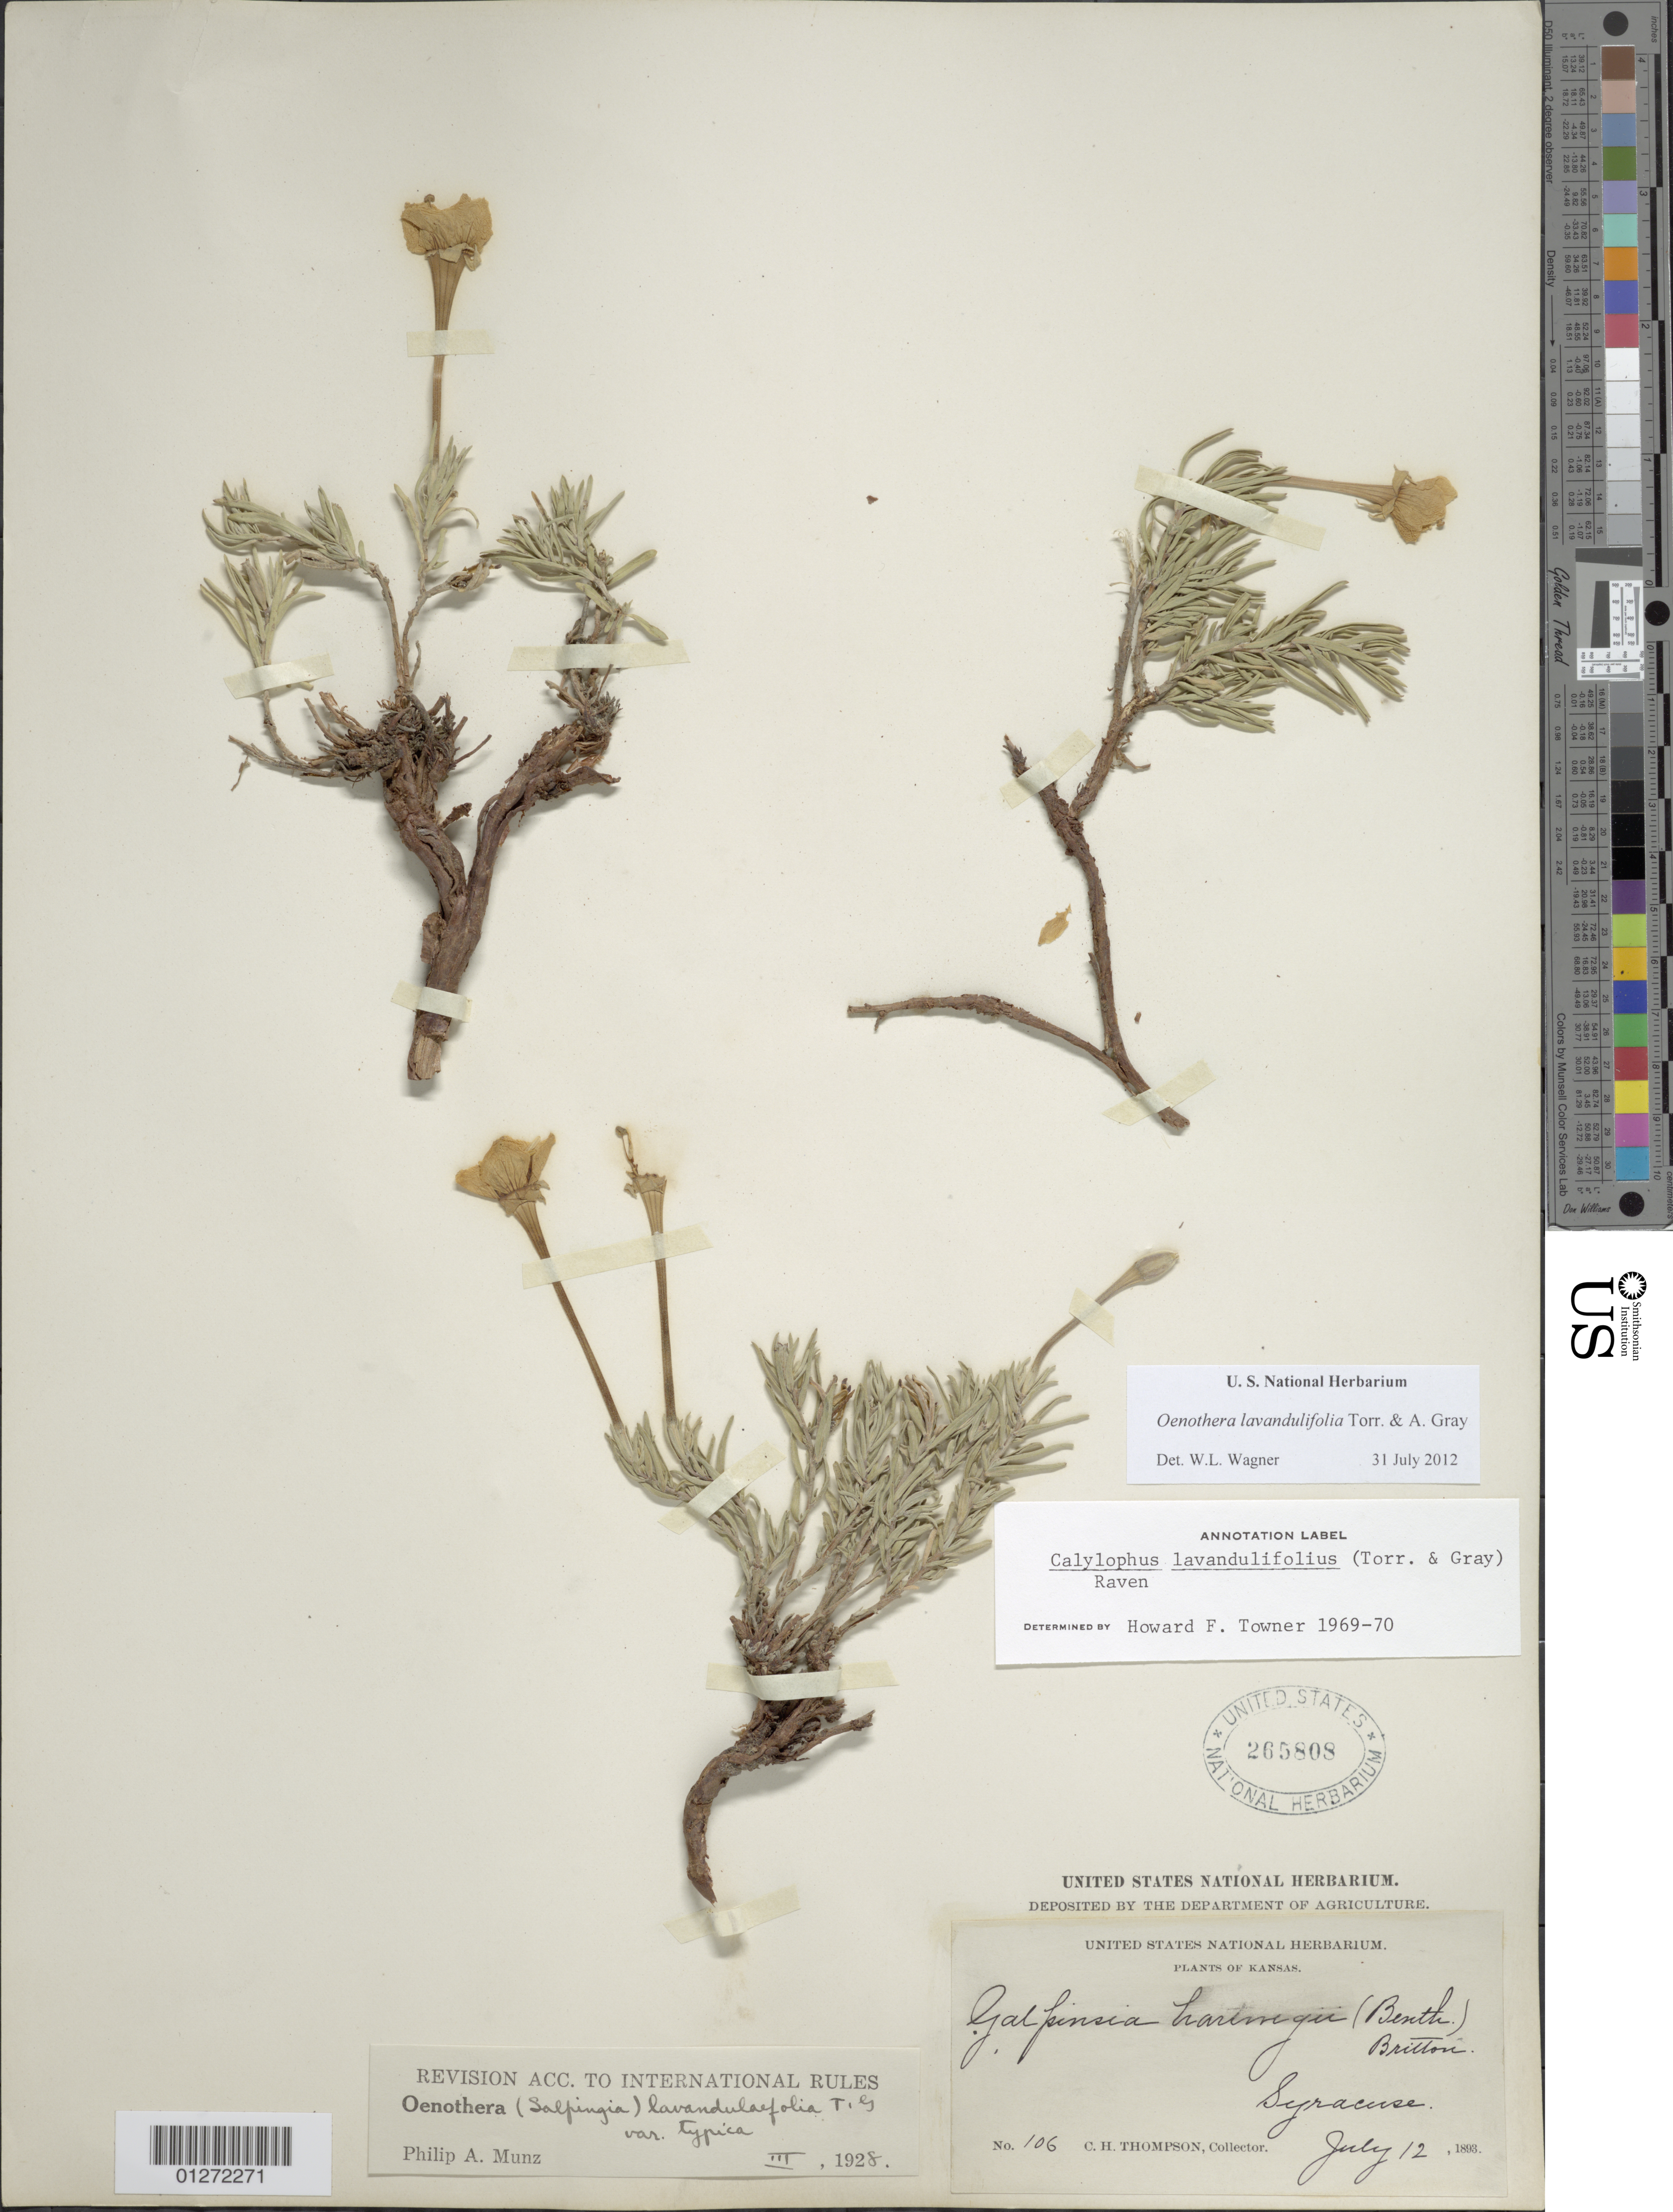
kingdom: Plantae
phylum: Tracheophyta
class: Magnoliopsida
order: Myrtales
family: Onagraceae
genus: Oenothera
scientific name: Oenothera lavandulifolia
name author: Torr. & A. Gray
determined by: Wagner, W. L., (BOT), Smithsonian Institution - National Museum of Natural History (UNITED STATES)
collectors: C. H. Thompson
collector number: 106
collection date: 1893-07-12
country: United States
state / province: Kansas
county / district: Hamilton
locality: Syracuse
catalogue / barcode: US 265808